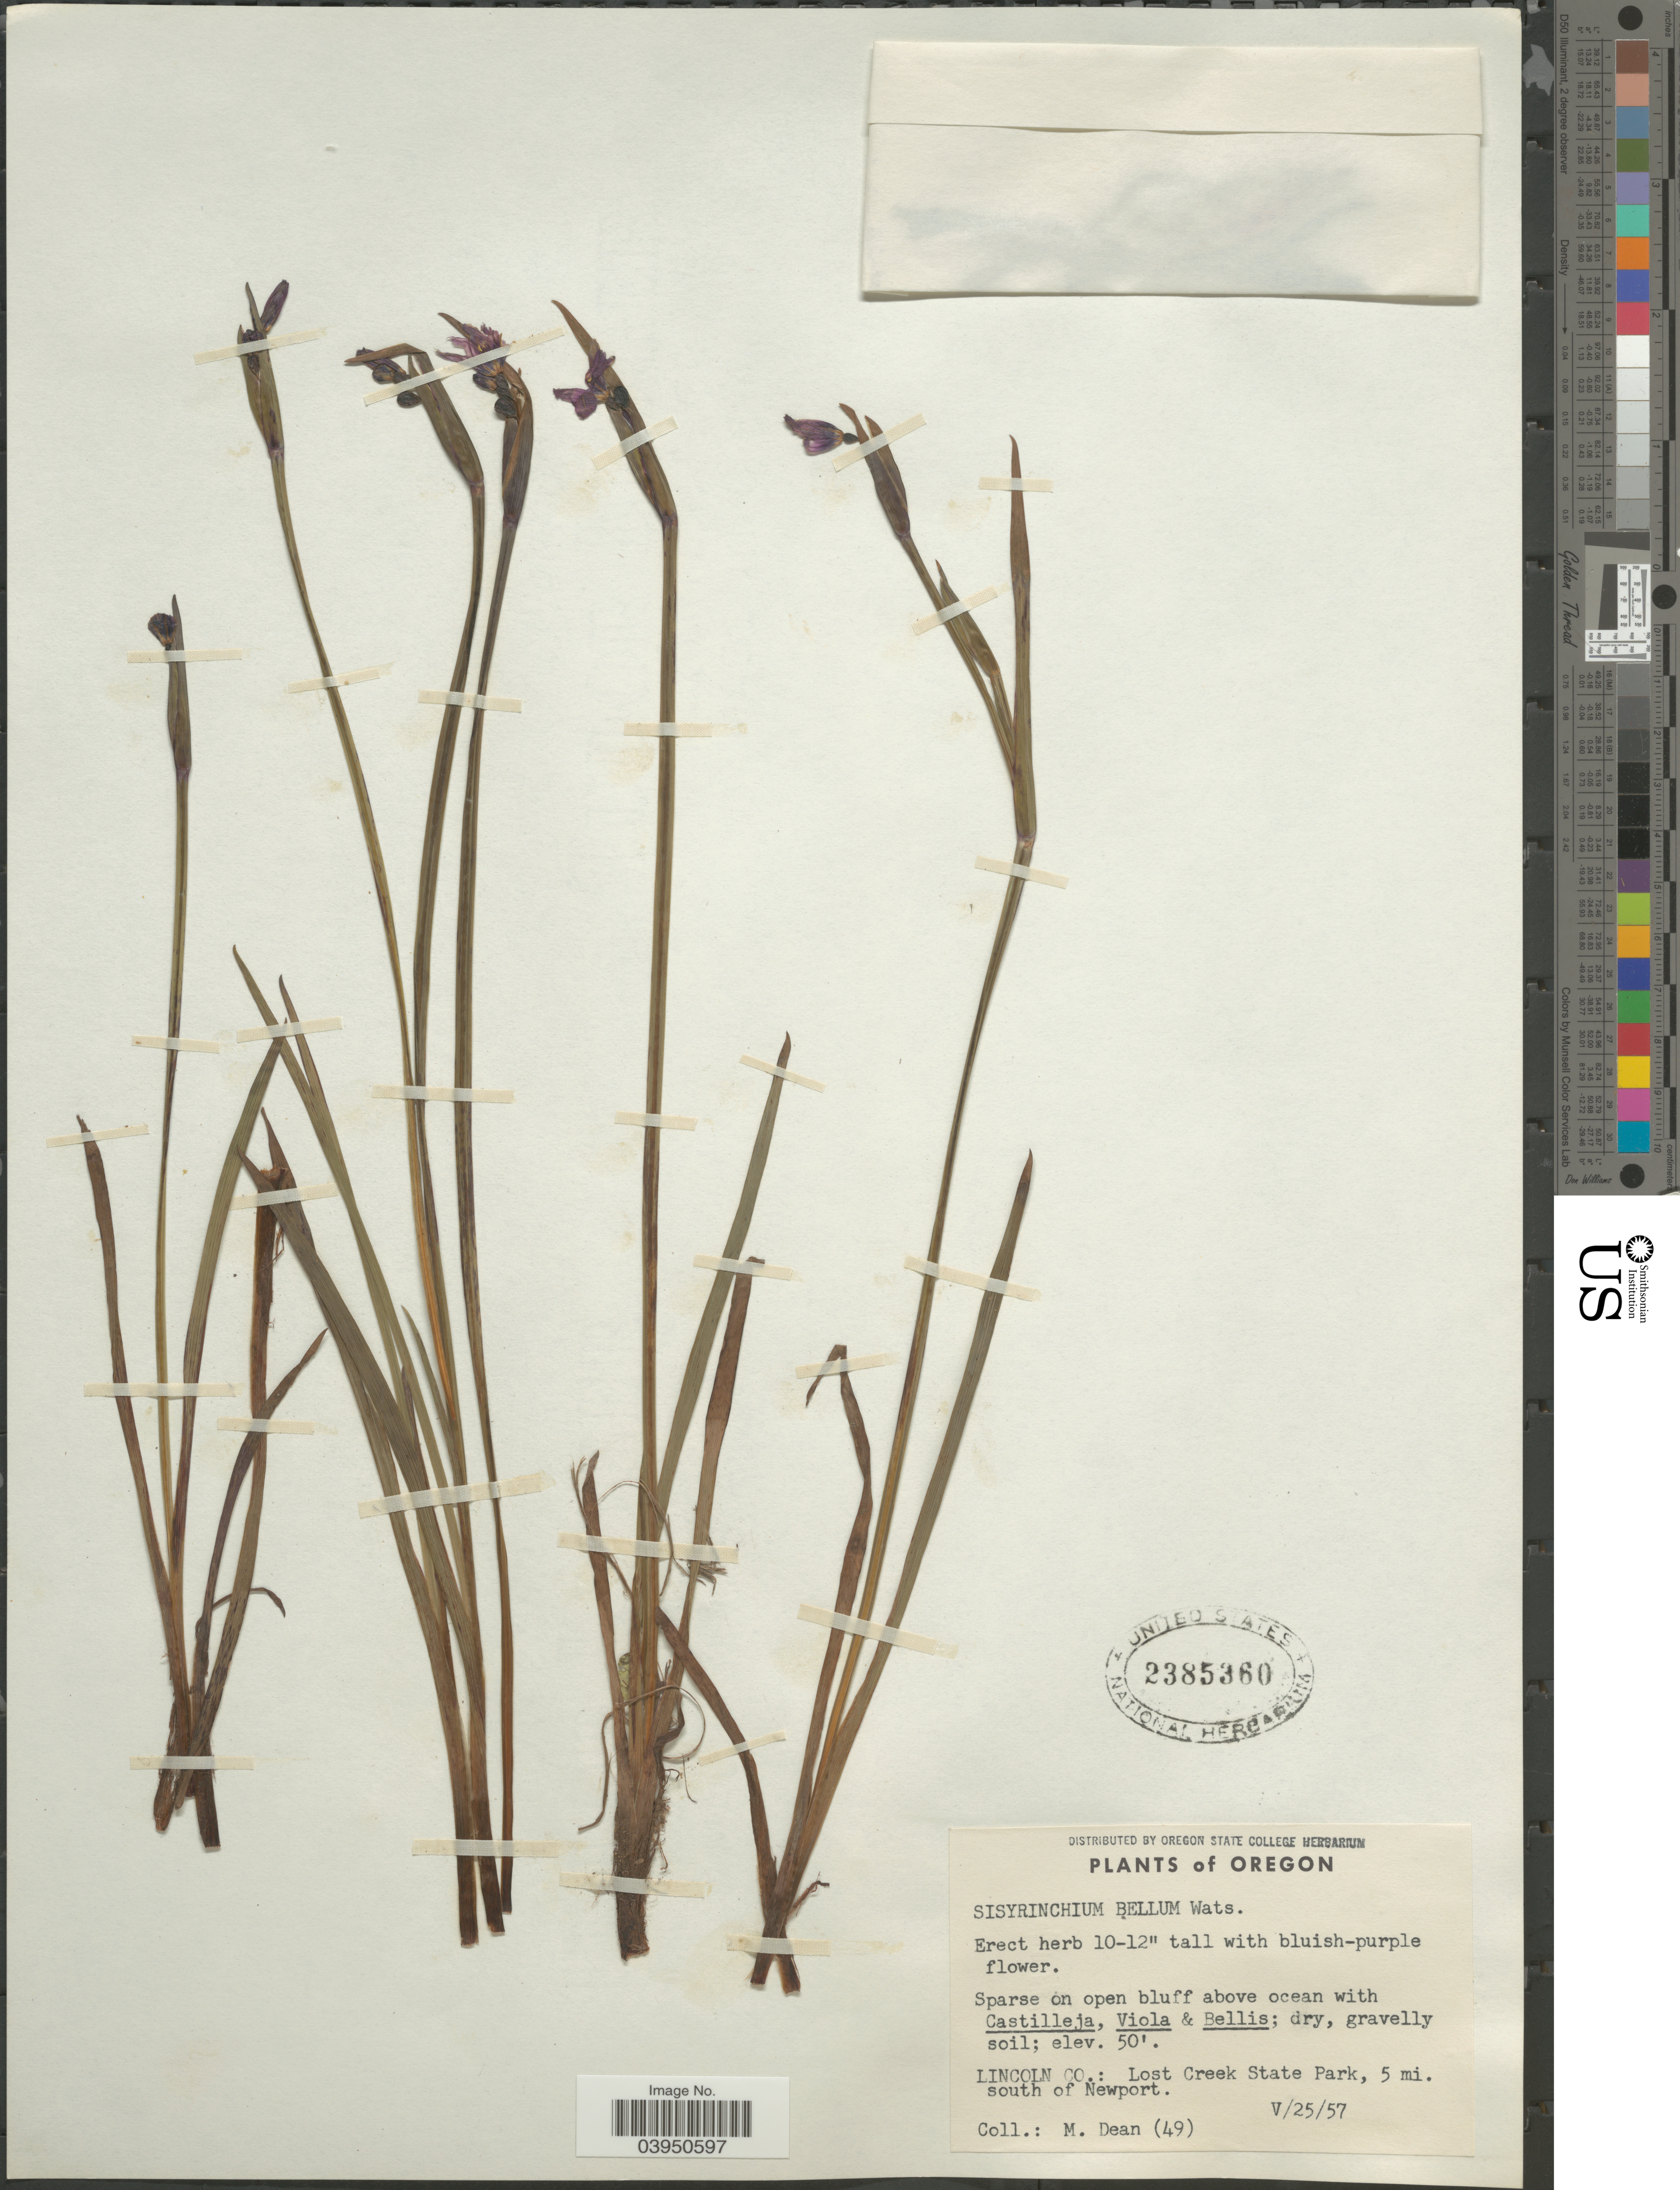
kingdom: Plantae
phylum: Tracheophyta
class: Liliopsida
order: Asparagales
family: Iridaceae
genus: Sisyrinchium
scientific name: Sisyrinchium bellum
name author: S. Watson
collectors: M. L. Dean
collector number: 49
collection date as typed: Transcribed d/m/y: 25/5/57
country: United States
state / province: Oregon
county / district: Lincoln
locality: Lincoln Co.: Lost Creek State Park, 5 mi. south of Newport.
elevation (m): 15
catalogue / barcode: US 2385360